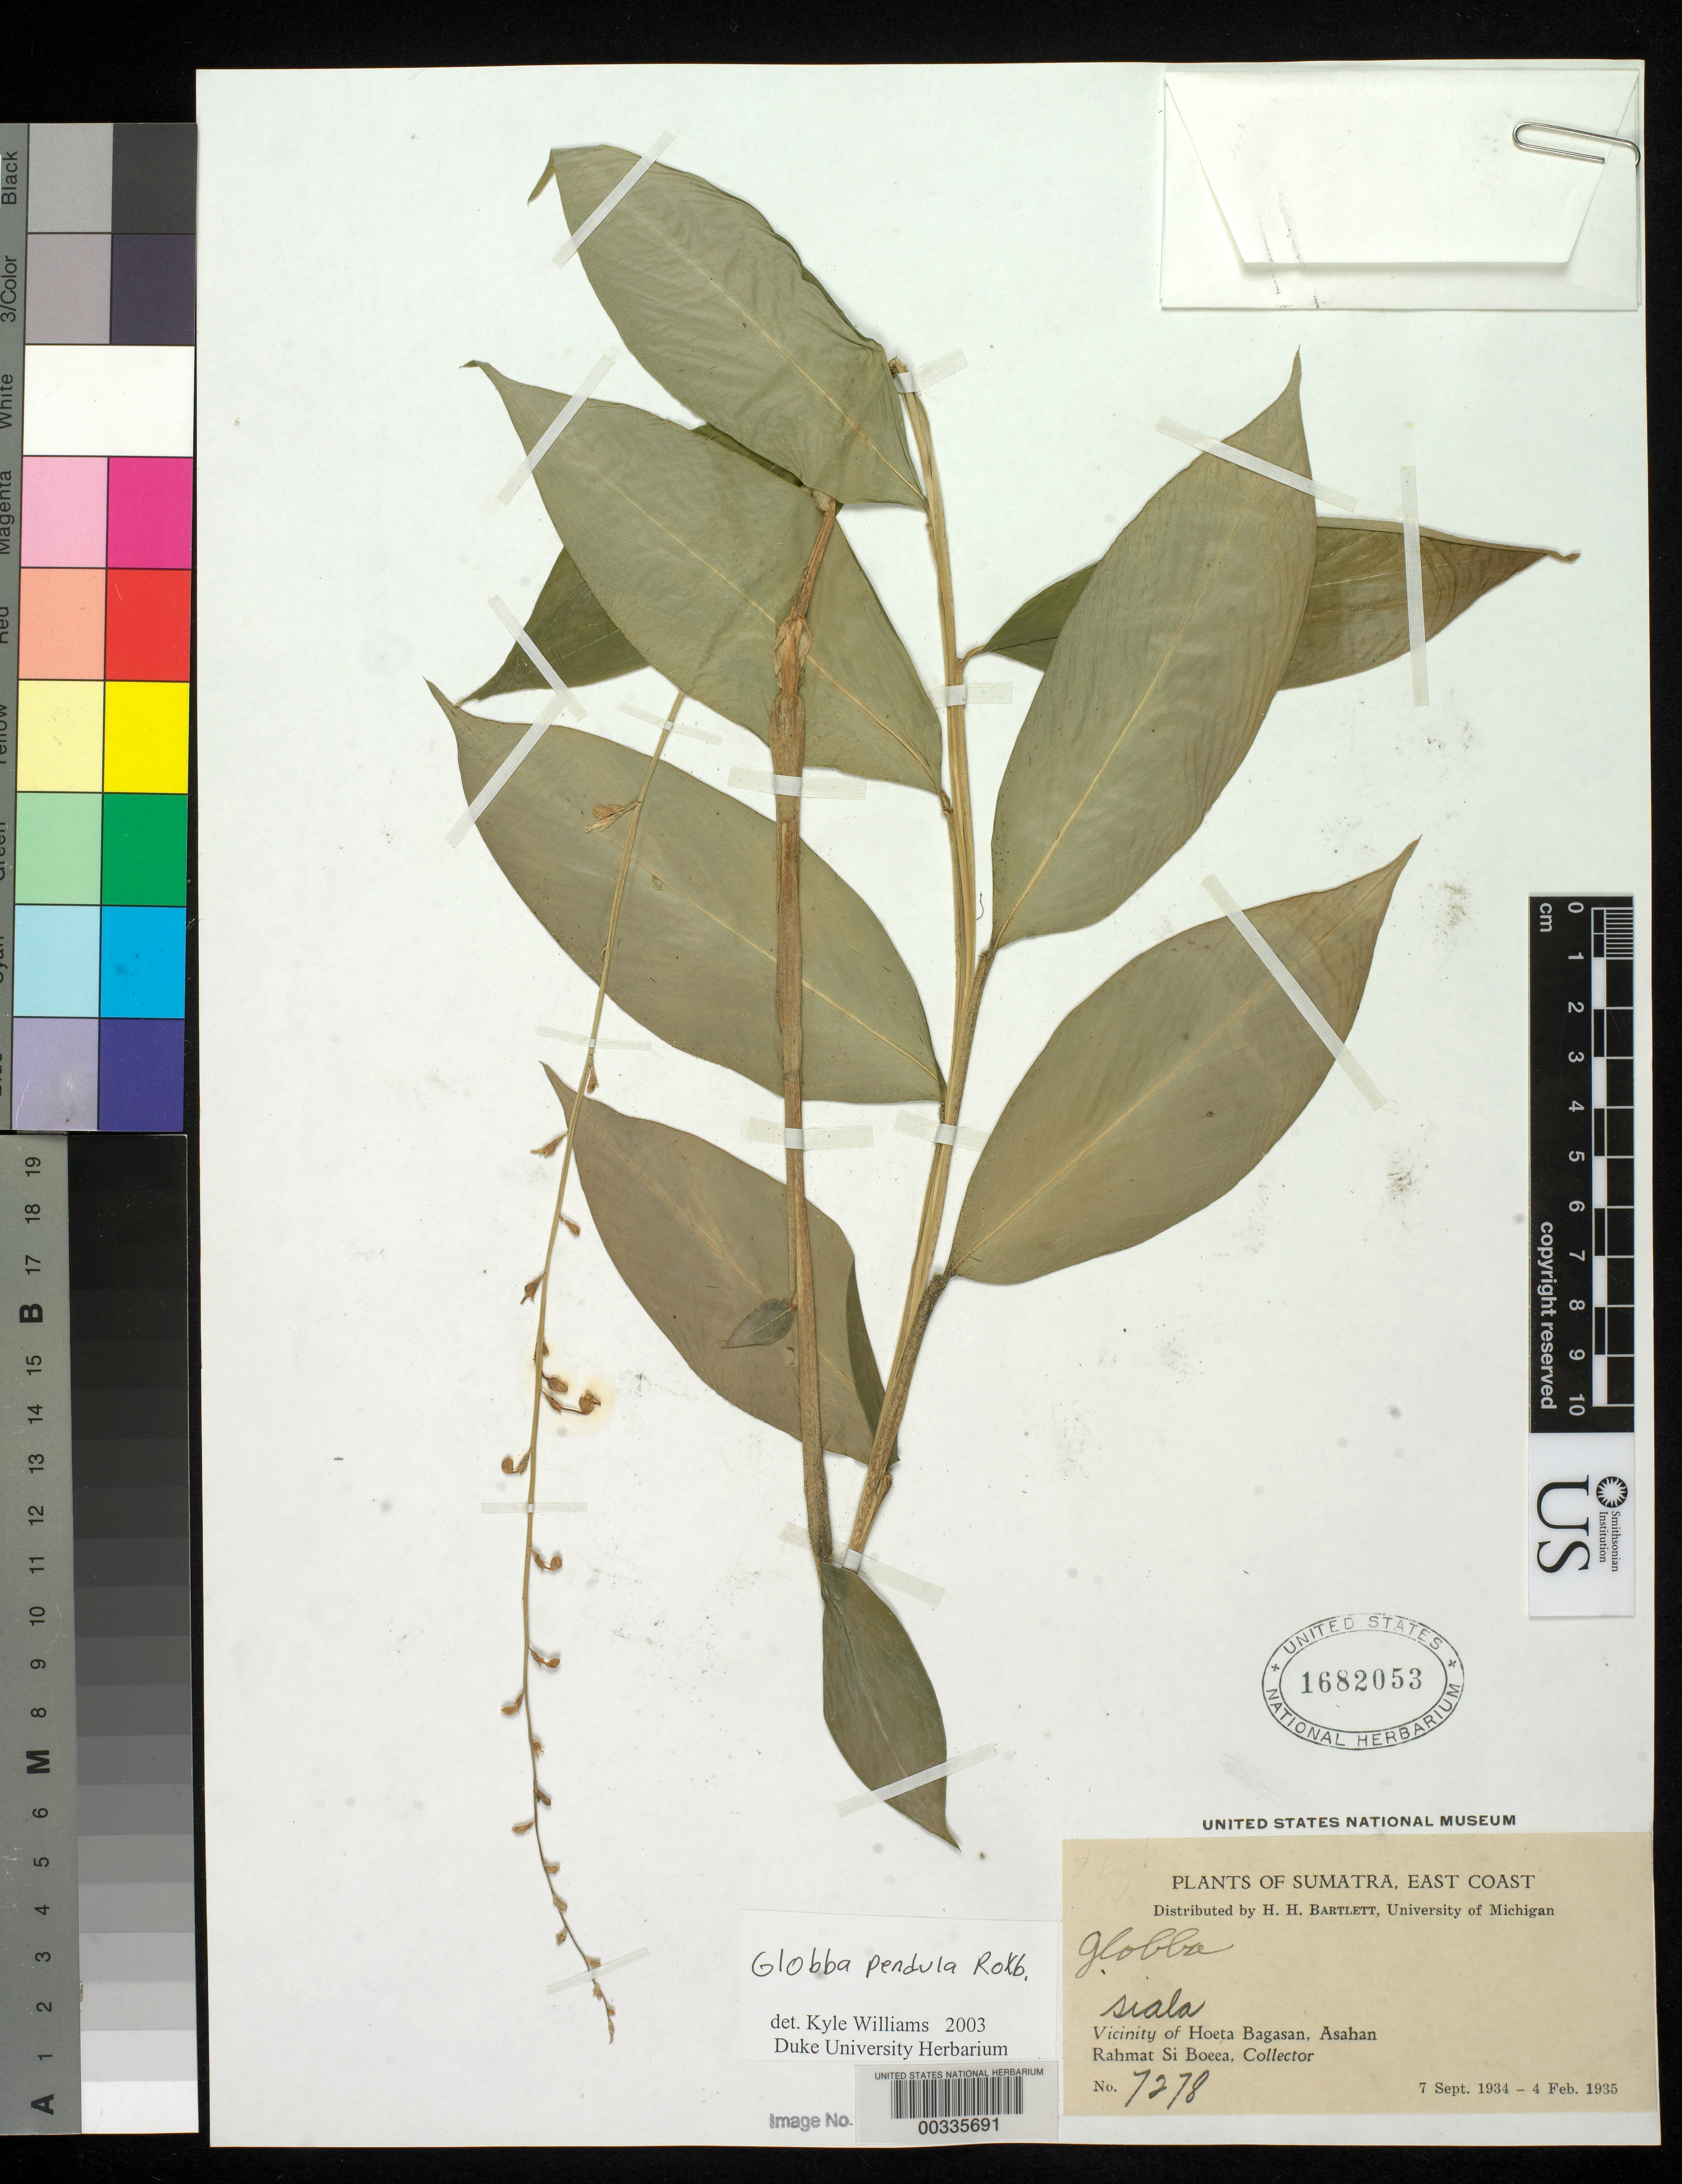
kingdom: Plantae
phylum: Tracheophyta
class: Liliopsida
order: Zingiberales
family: Zingiberaceae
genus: Globba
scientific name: Globba pendula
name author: Roxb.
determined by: Williams, K. J.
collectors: Rahmat Si Boeea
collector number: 7278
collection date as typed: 07 Sep 1934 to 04 Feb 1935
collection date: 1934-09-07/1935-02-04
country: Indonesia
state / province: Sumatra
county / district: Sumatera Utara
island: Sumatra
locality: Vicinity of Hoeta Bagasan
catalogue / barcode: US 1682053